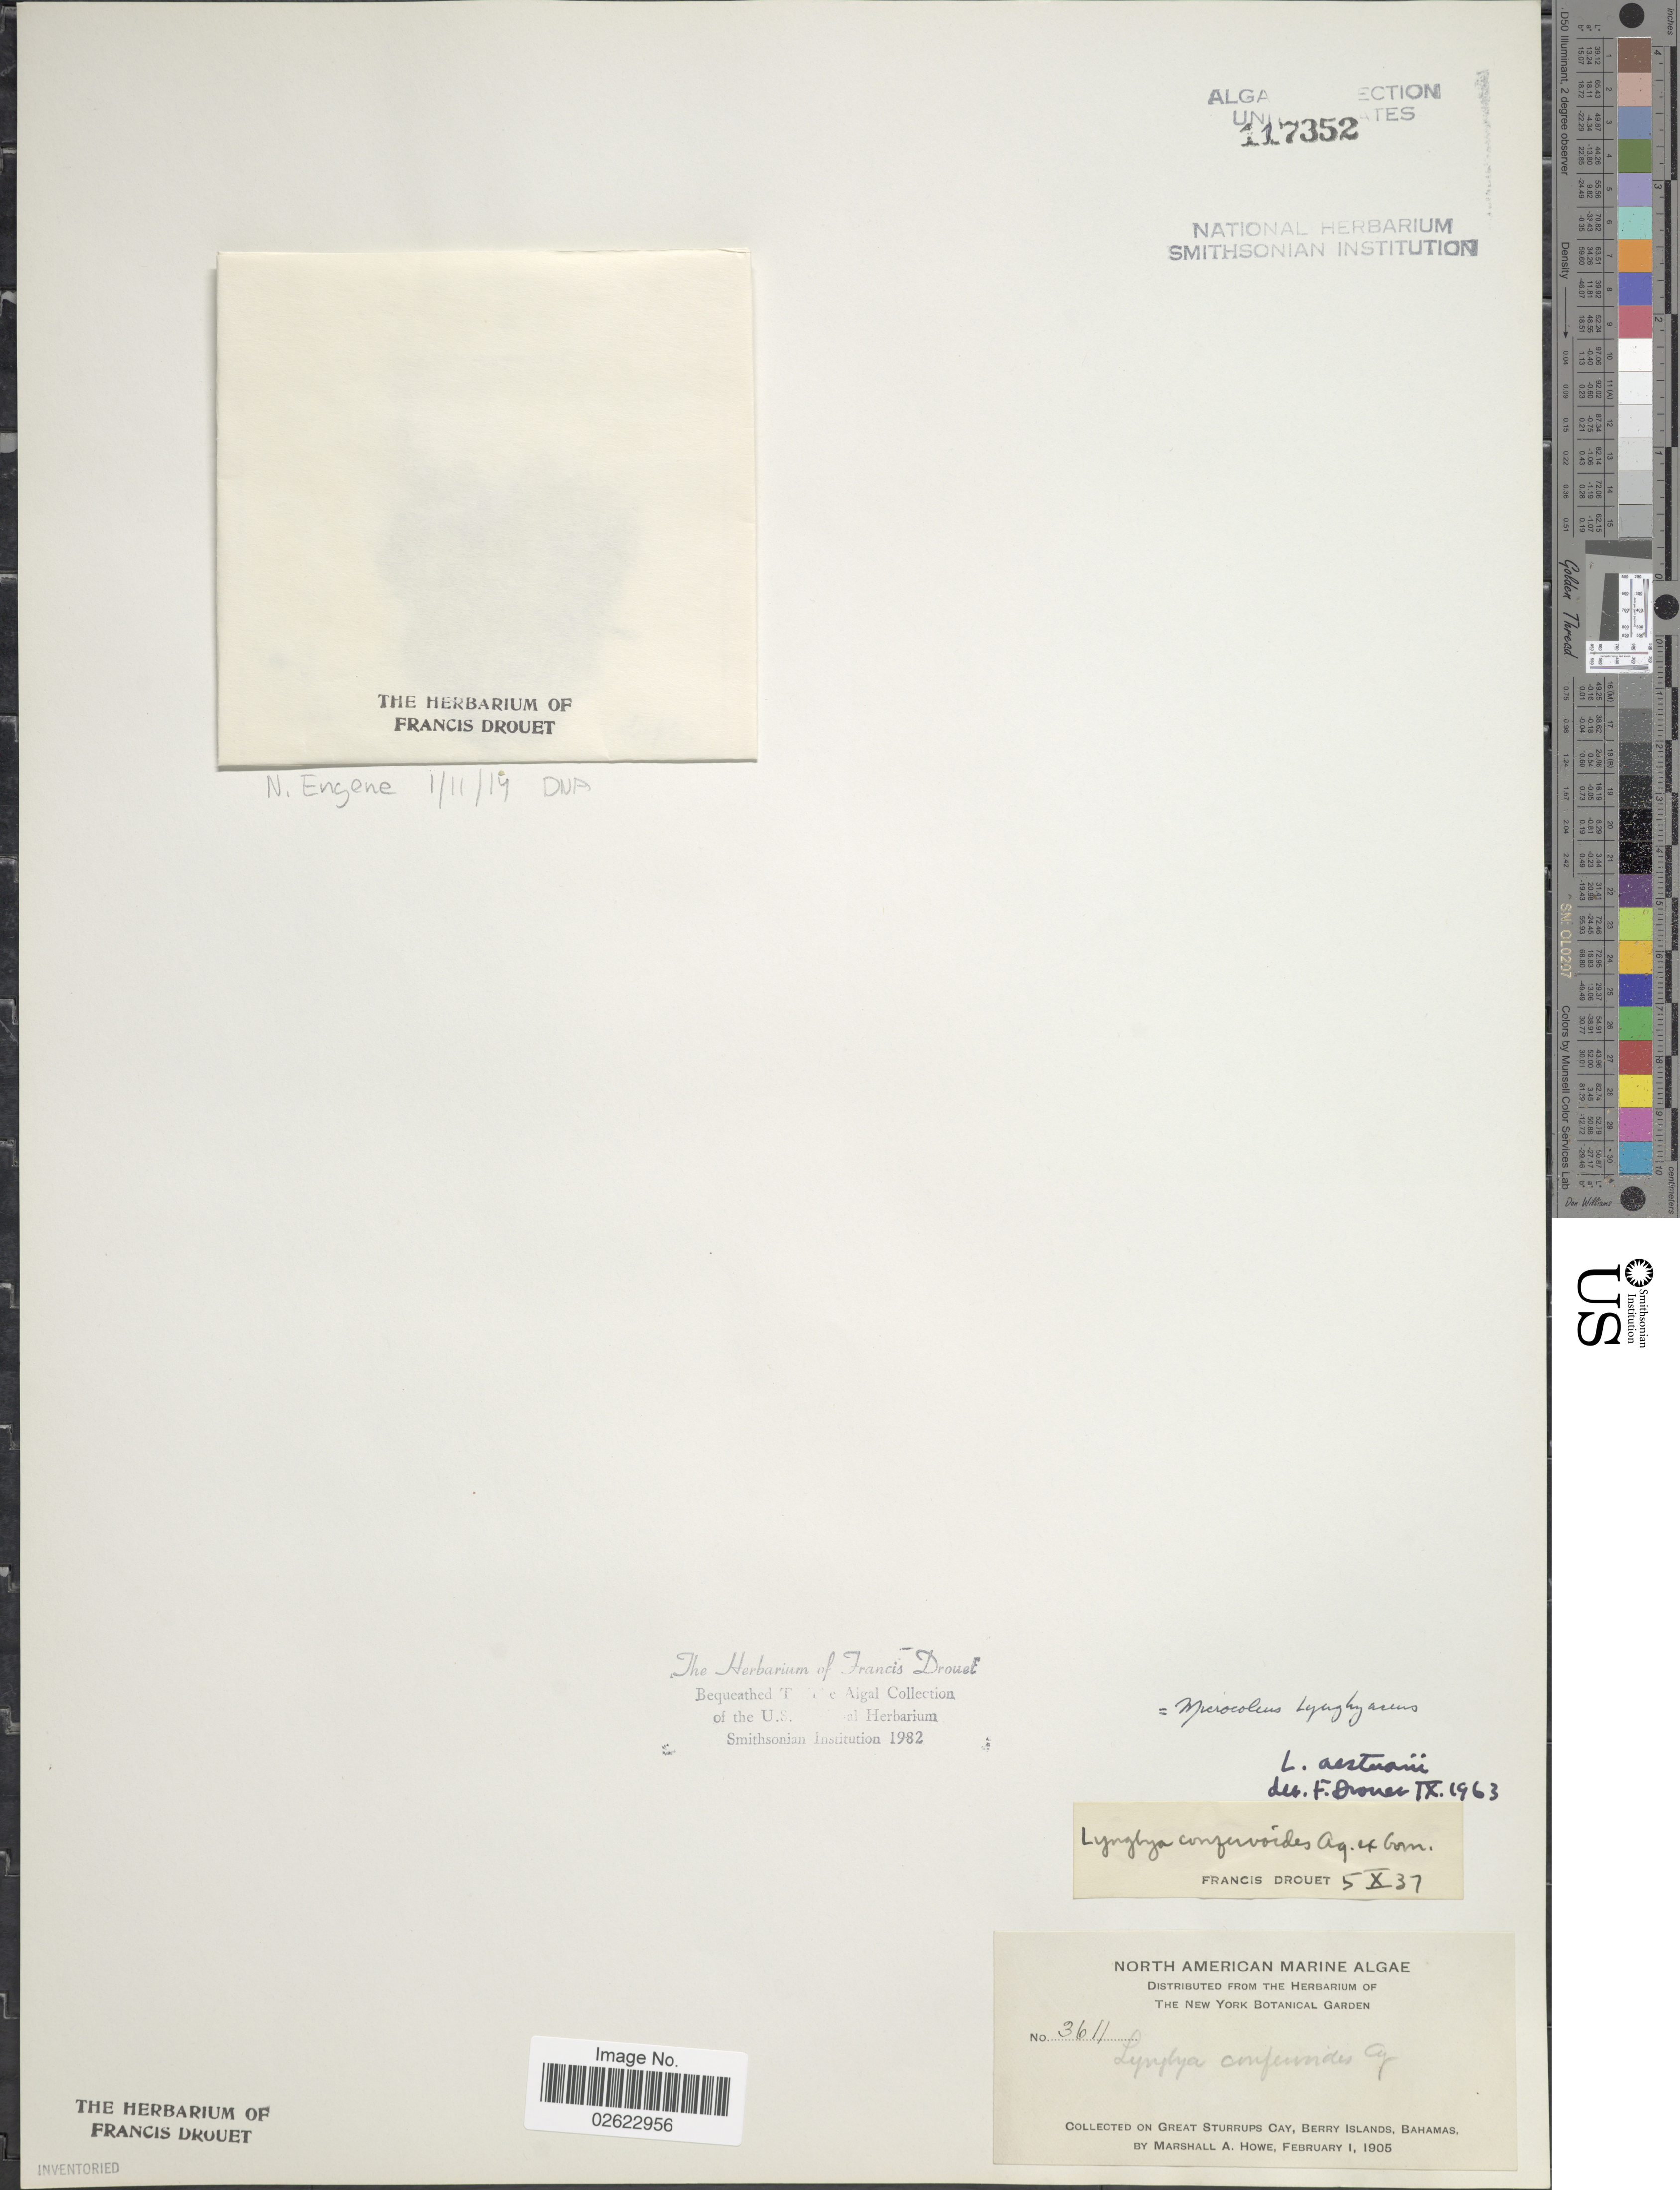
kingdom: Bacteria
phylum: Cyanobacteria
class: Cyanobacteriia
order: Cyanobacteriales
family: Microcoleaceae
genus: Microcoleus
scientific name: Microcoleus lyngbyaceus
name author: Kütz. ex Forti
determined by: Drouet, F. E.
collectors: M. A. Howe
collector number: MAH 3611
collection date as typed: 01 Feb 1905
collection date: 1905-02-01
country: Bahamas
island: Great Sturrups Cay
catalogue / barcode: US 117352